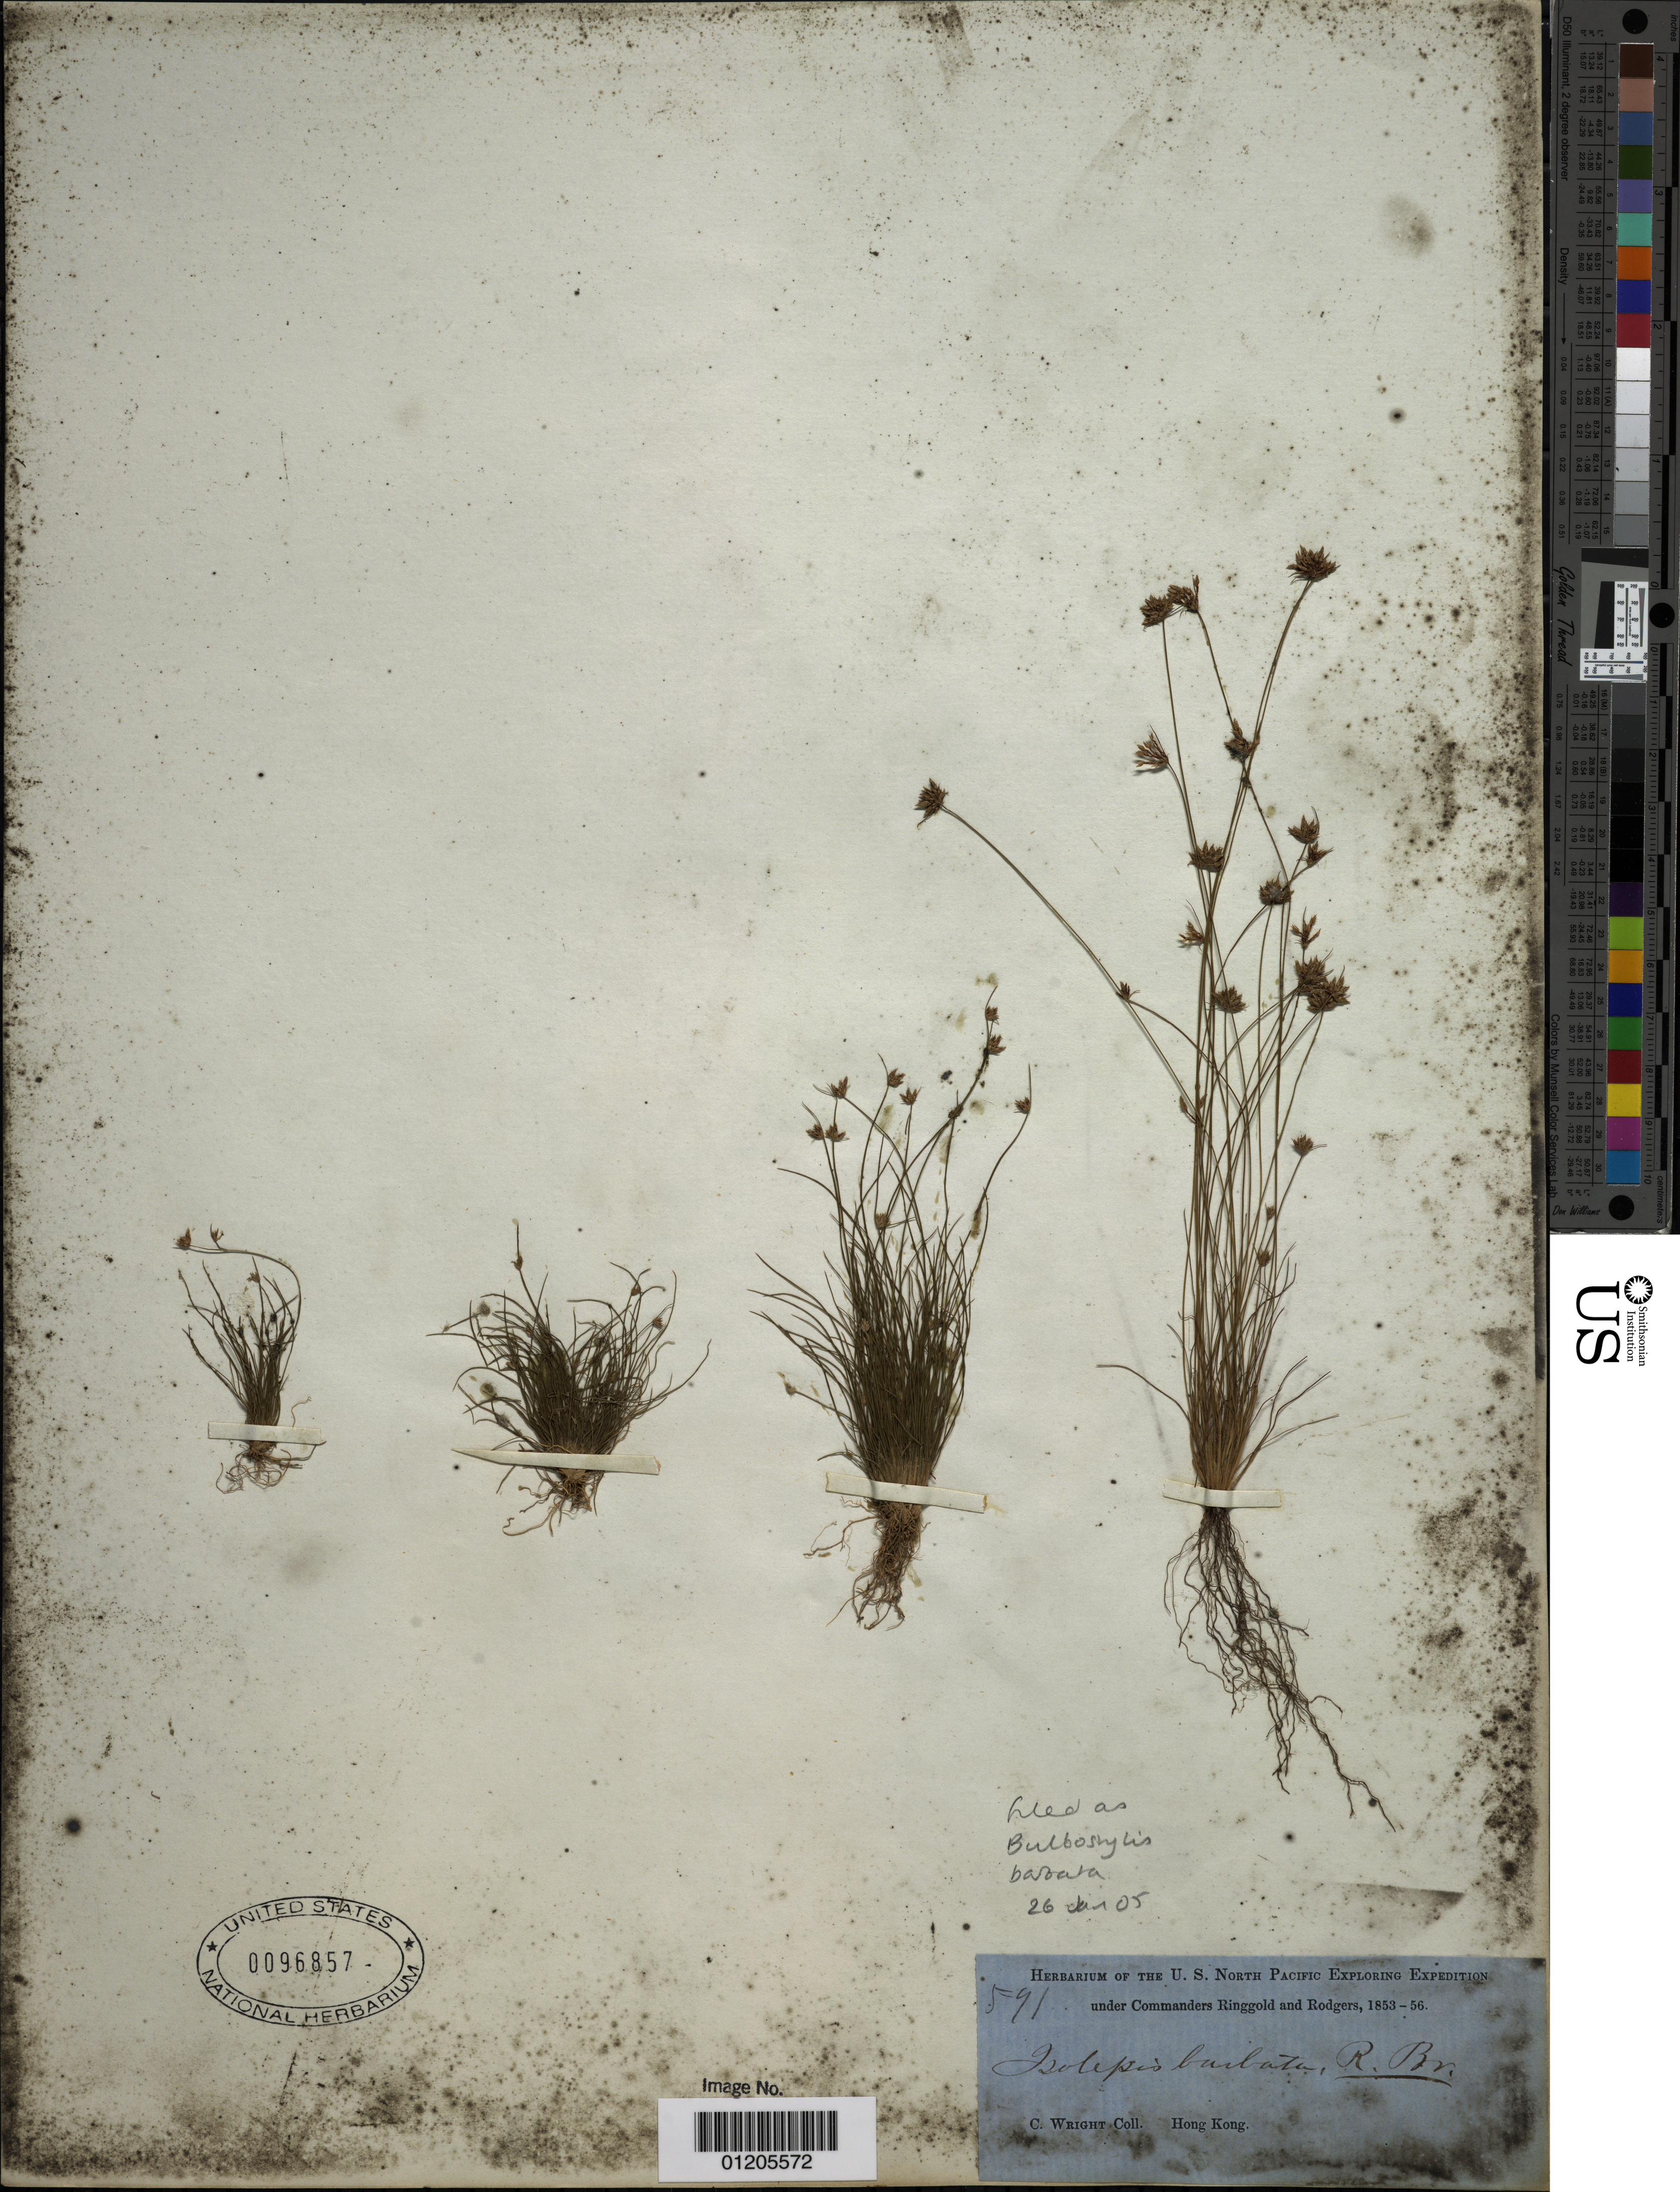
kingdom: Plantae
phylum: Tracheophyta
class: Liliopsida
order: Poales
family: Cyperaceae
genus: Bulbostylis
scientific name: Bulbostylis barbata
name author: (Rottb.) C.B. Clarke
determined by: Strong, Mark T., (BOT), Smithsonian Institution - National Museum of Natural History (UNITED STATES)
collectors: C. Wright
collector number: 591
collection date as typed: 1853 to -- -- 1856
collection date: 1853/1856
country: China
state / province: Hong Kong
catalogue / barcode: US 96857